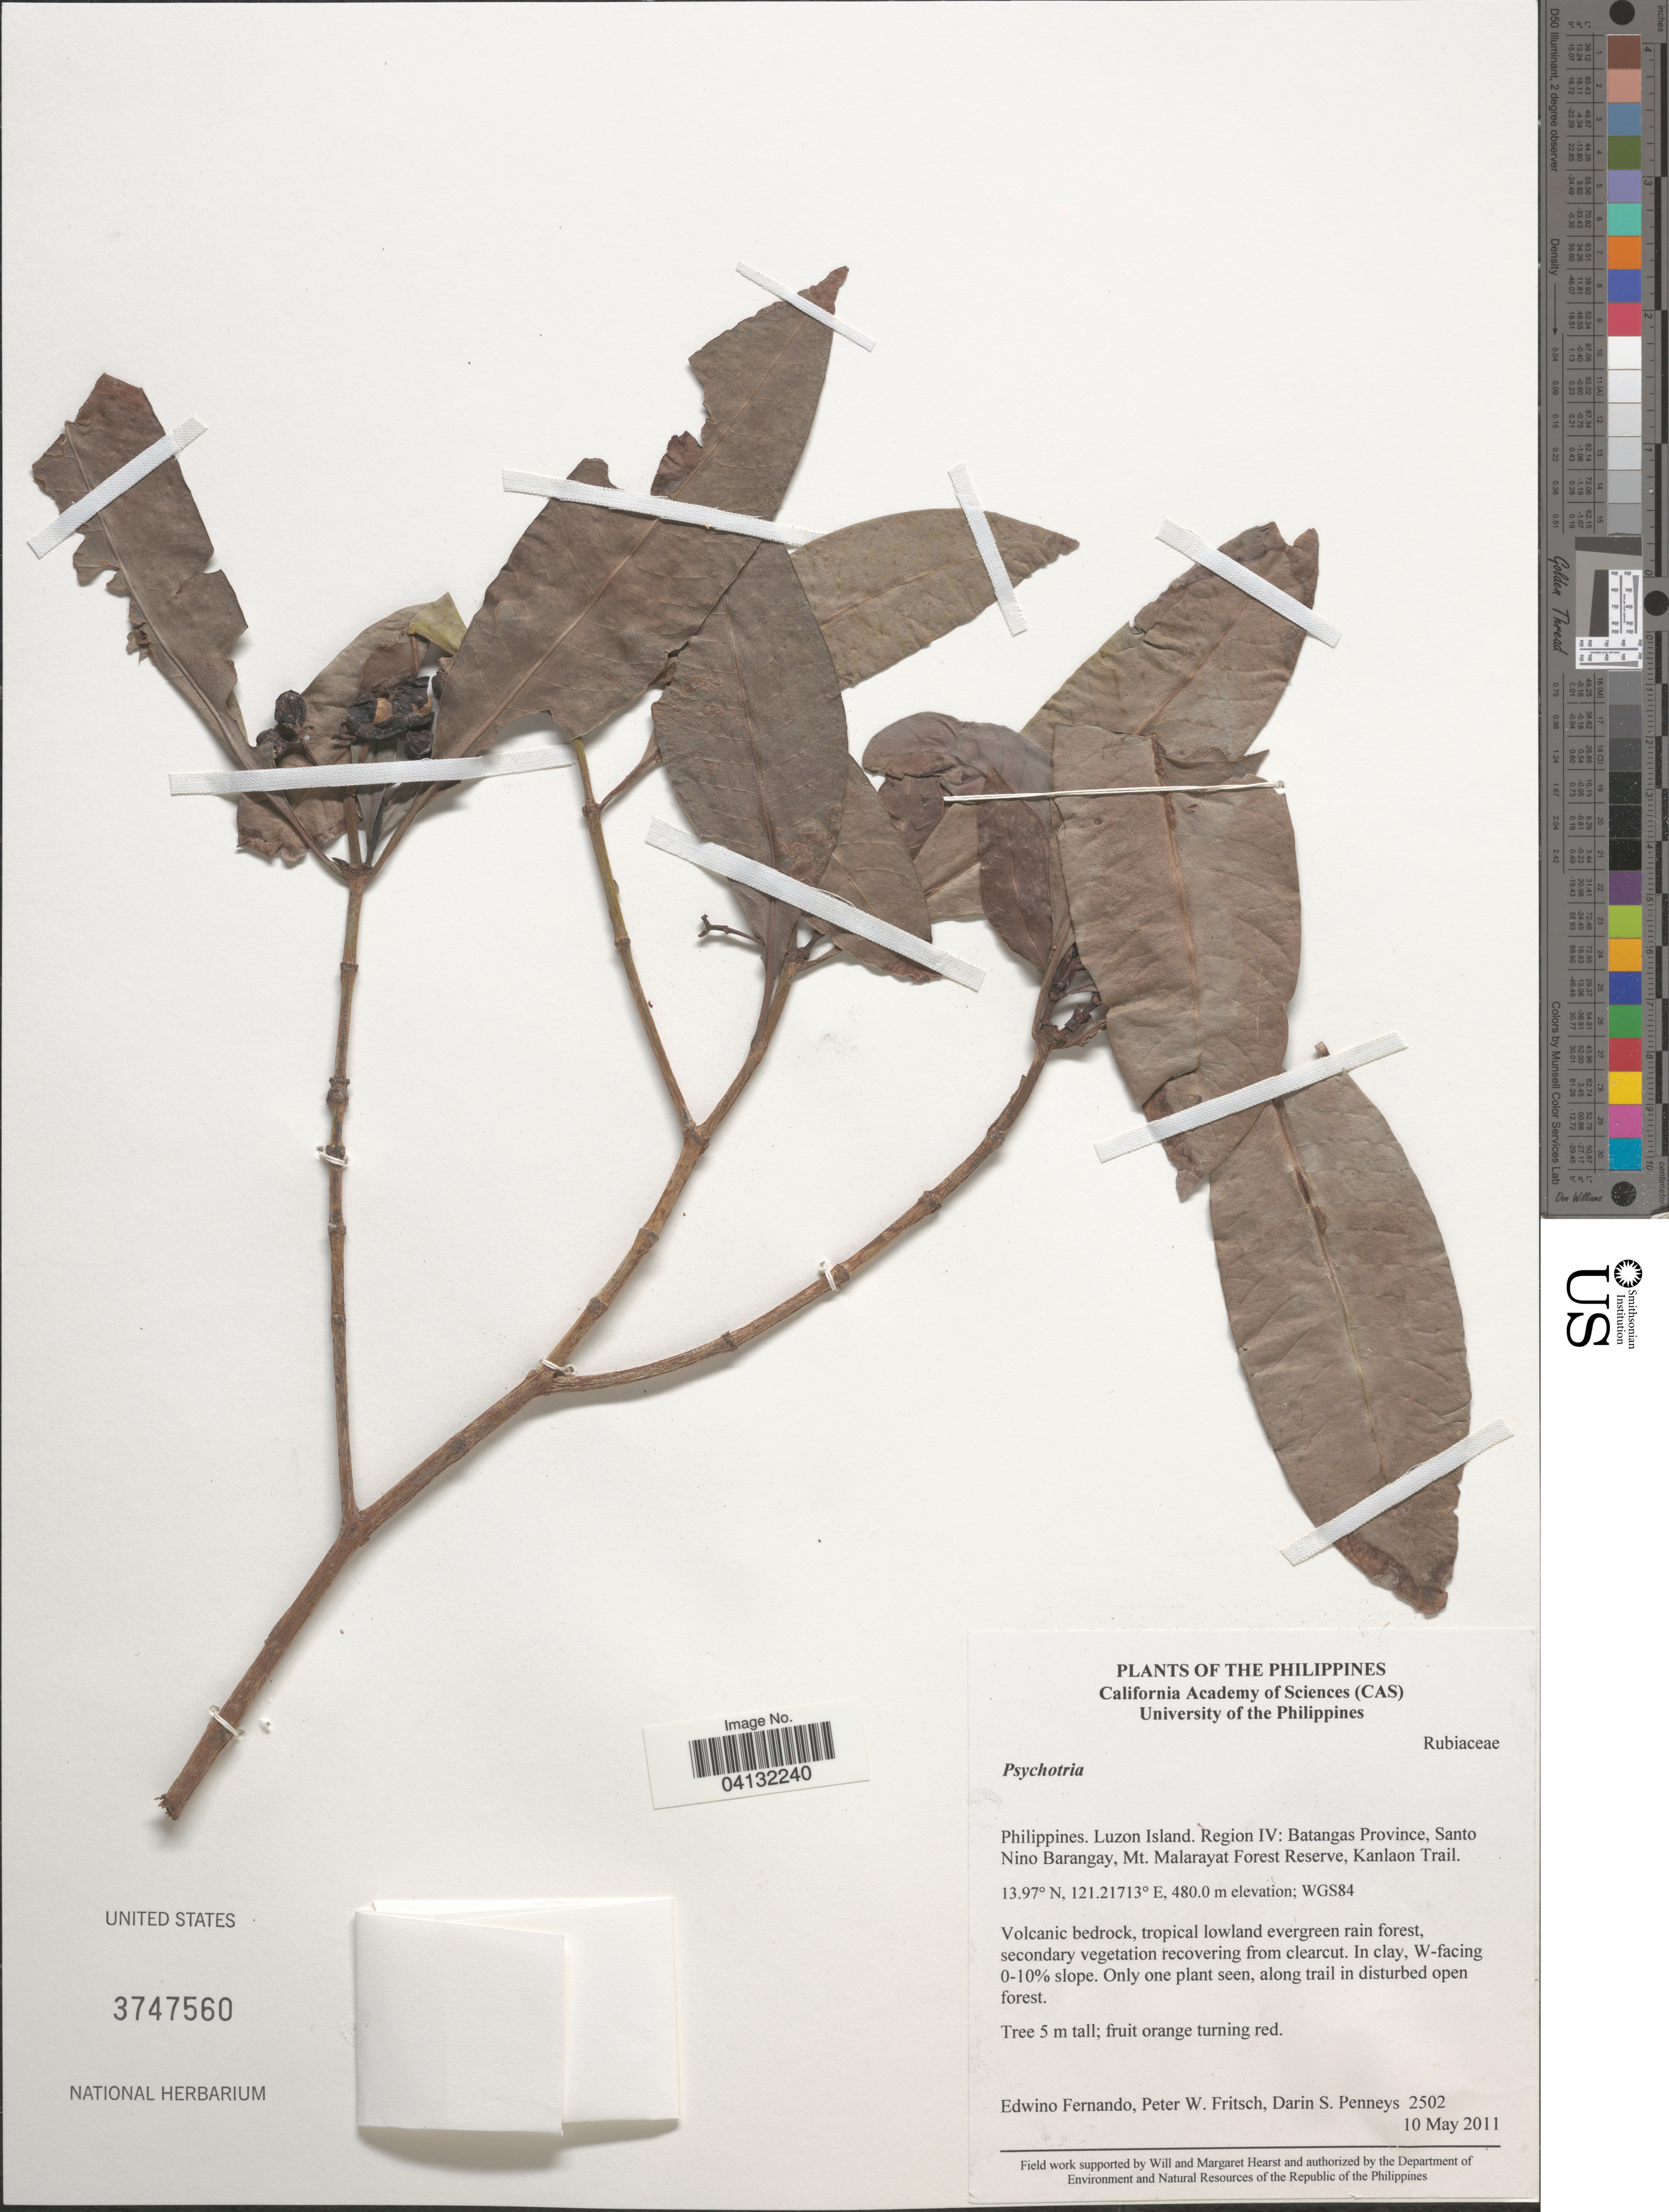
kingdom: Plantae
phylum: Tracheophyta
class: Magnoliopsida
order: Gentianales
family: Rubiaceae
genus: Psychotria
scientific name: Psychotria sp.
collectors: E. S. Fernando, P. W. Fritsch & D. S. Penneys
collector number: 2502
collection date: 2011-05-10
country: Philippines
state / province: Calabarzon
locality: Luzon Island. Region IV: Batangas Province, Santo Nino Barangay, Mt. Malarayat Forest Reserve, Kanlaon Trail. WGS84. W-facing 0-10% slope.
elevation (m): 480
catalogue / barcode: US 3747560